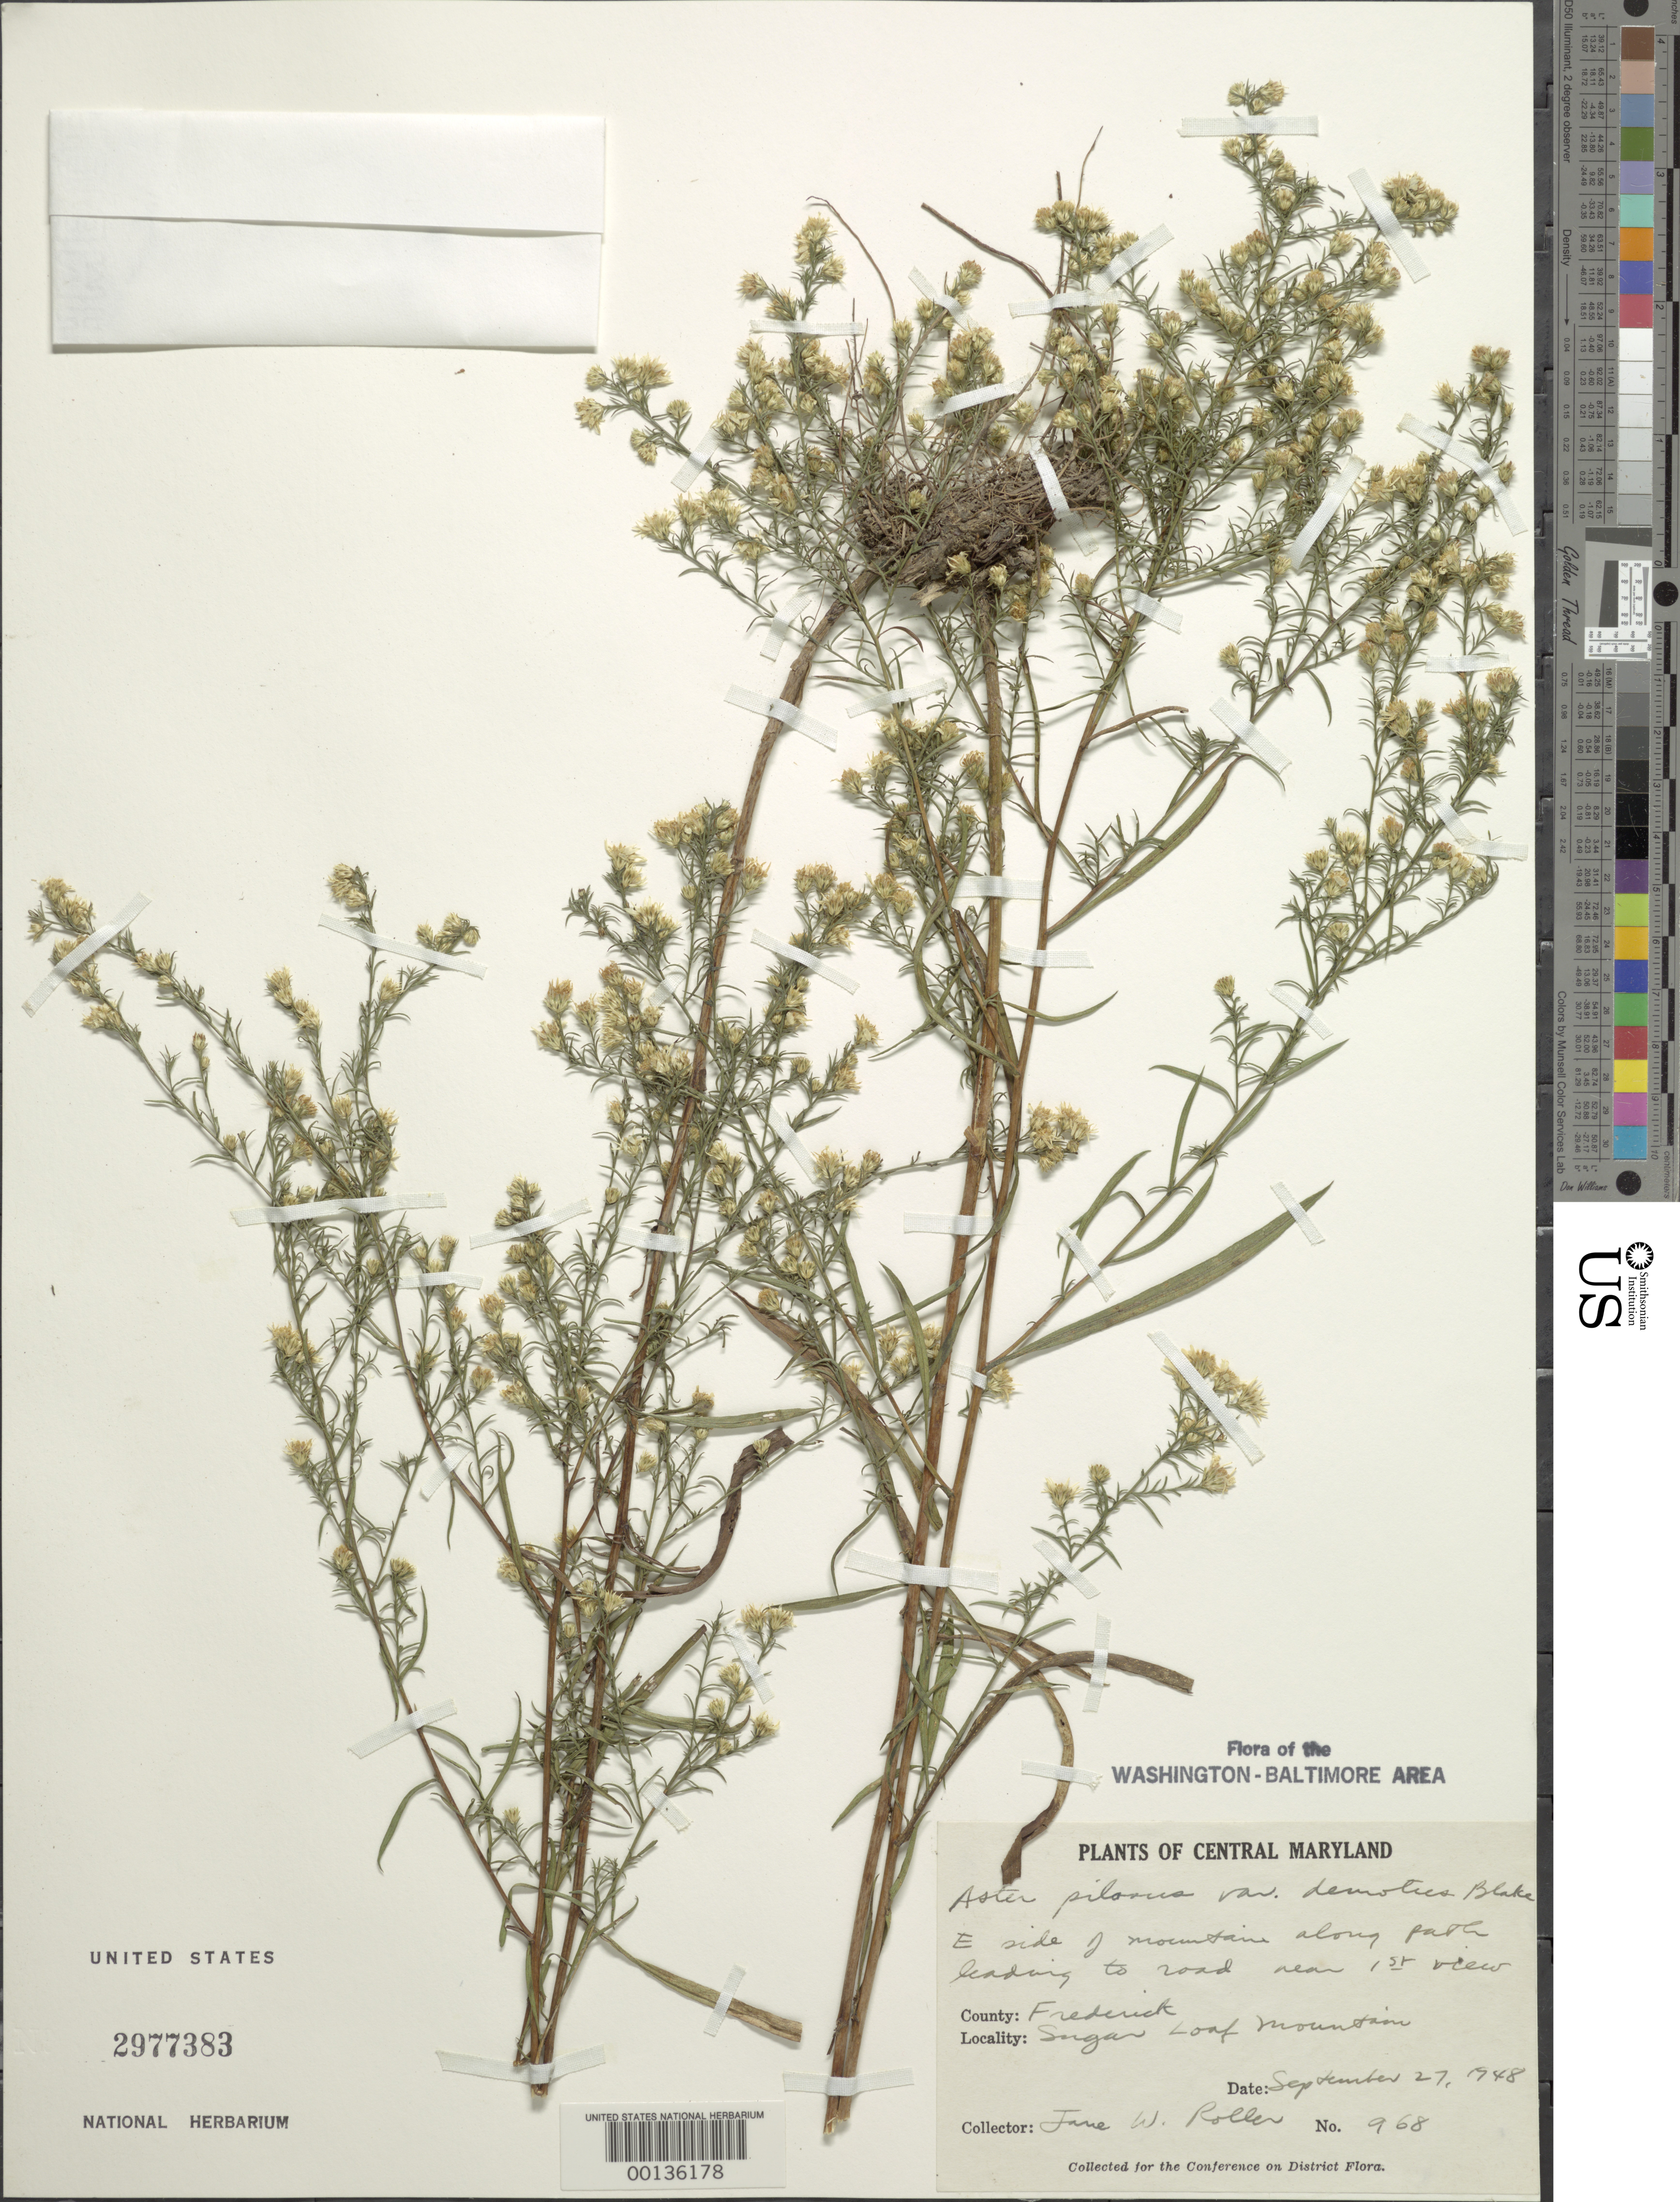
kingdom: Plantae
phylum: Tracheophyta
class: Magnoliopsida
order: Asterales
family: Asteraceae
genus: Symphyotrichum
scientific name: Symphyotrichum pilosum var. pringlei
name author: (A. Gray) G.L. Nesom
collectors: J. W. Roller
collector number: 968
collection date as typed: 27 Sep 1948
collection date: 1948-09-27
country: United States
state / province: Maryland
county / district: Frederick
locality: East side of Sugar Loaf Mountain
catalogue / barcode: US 2977383